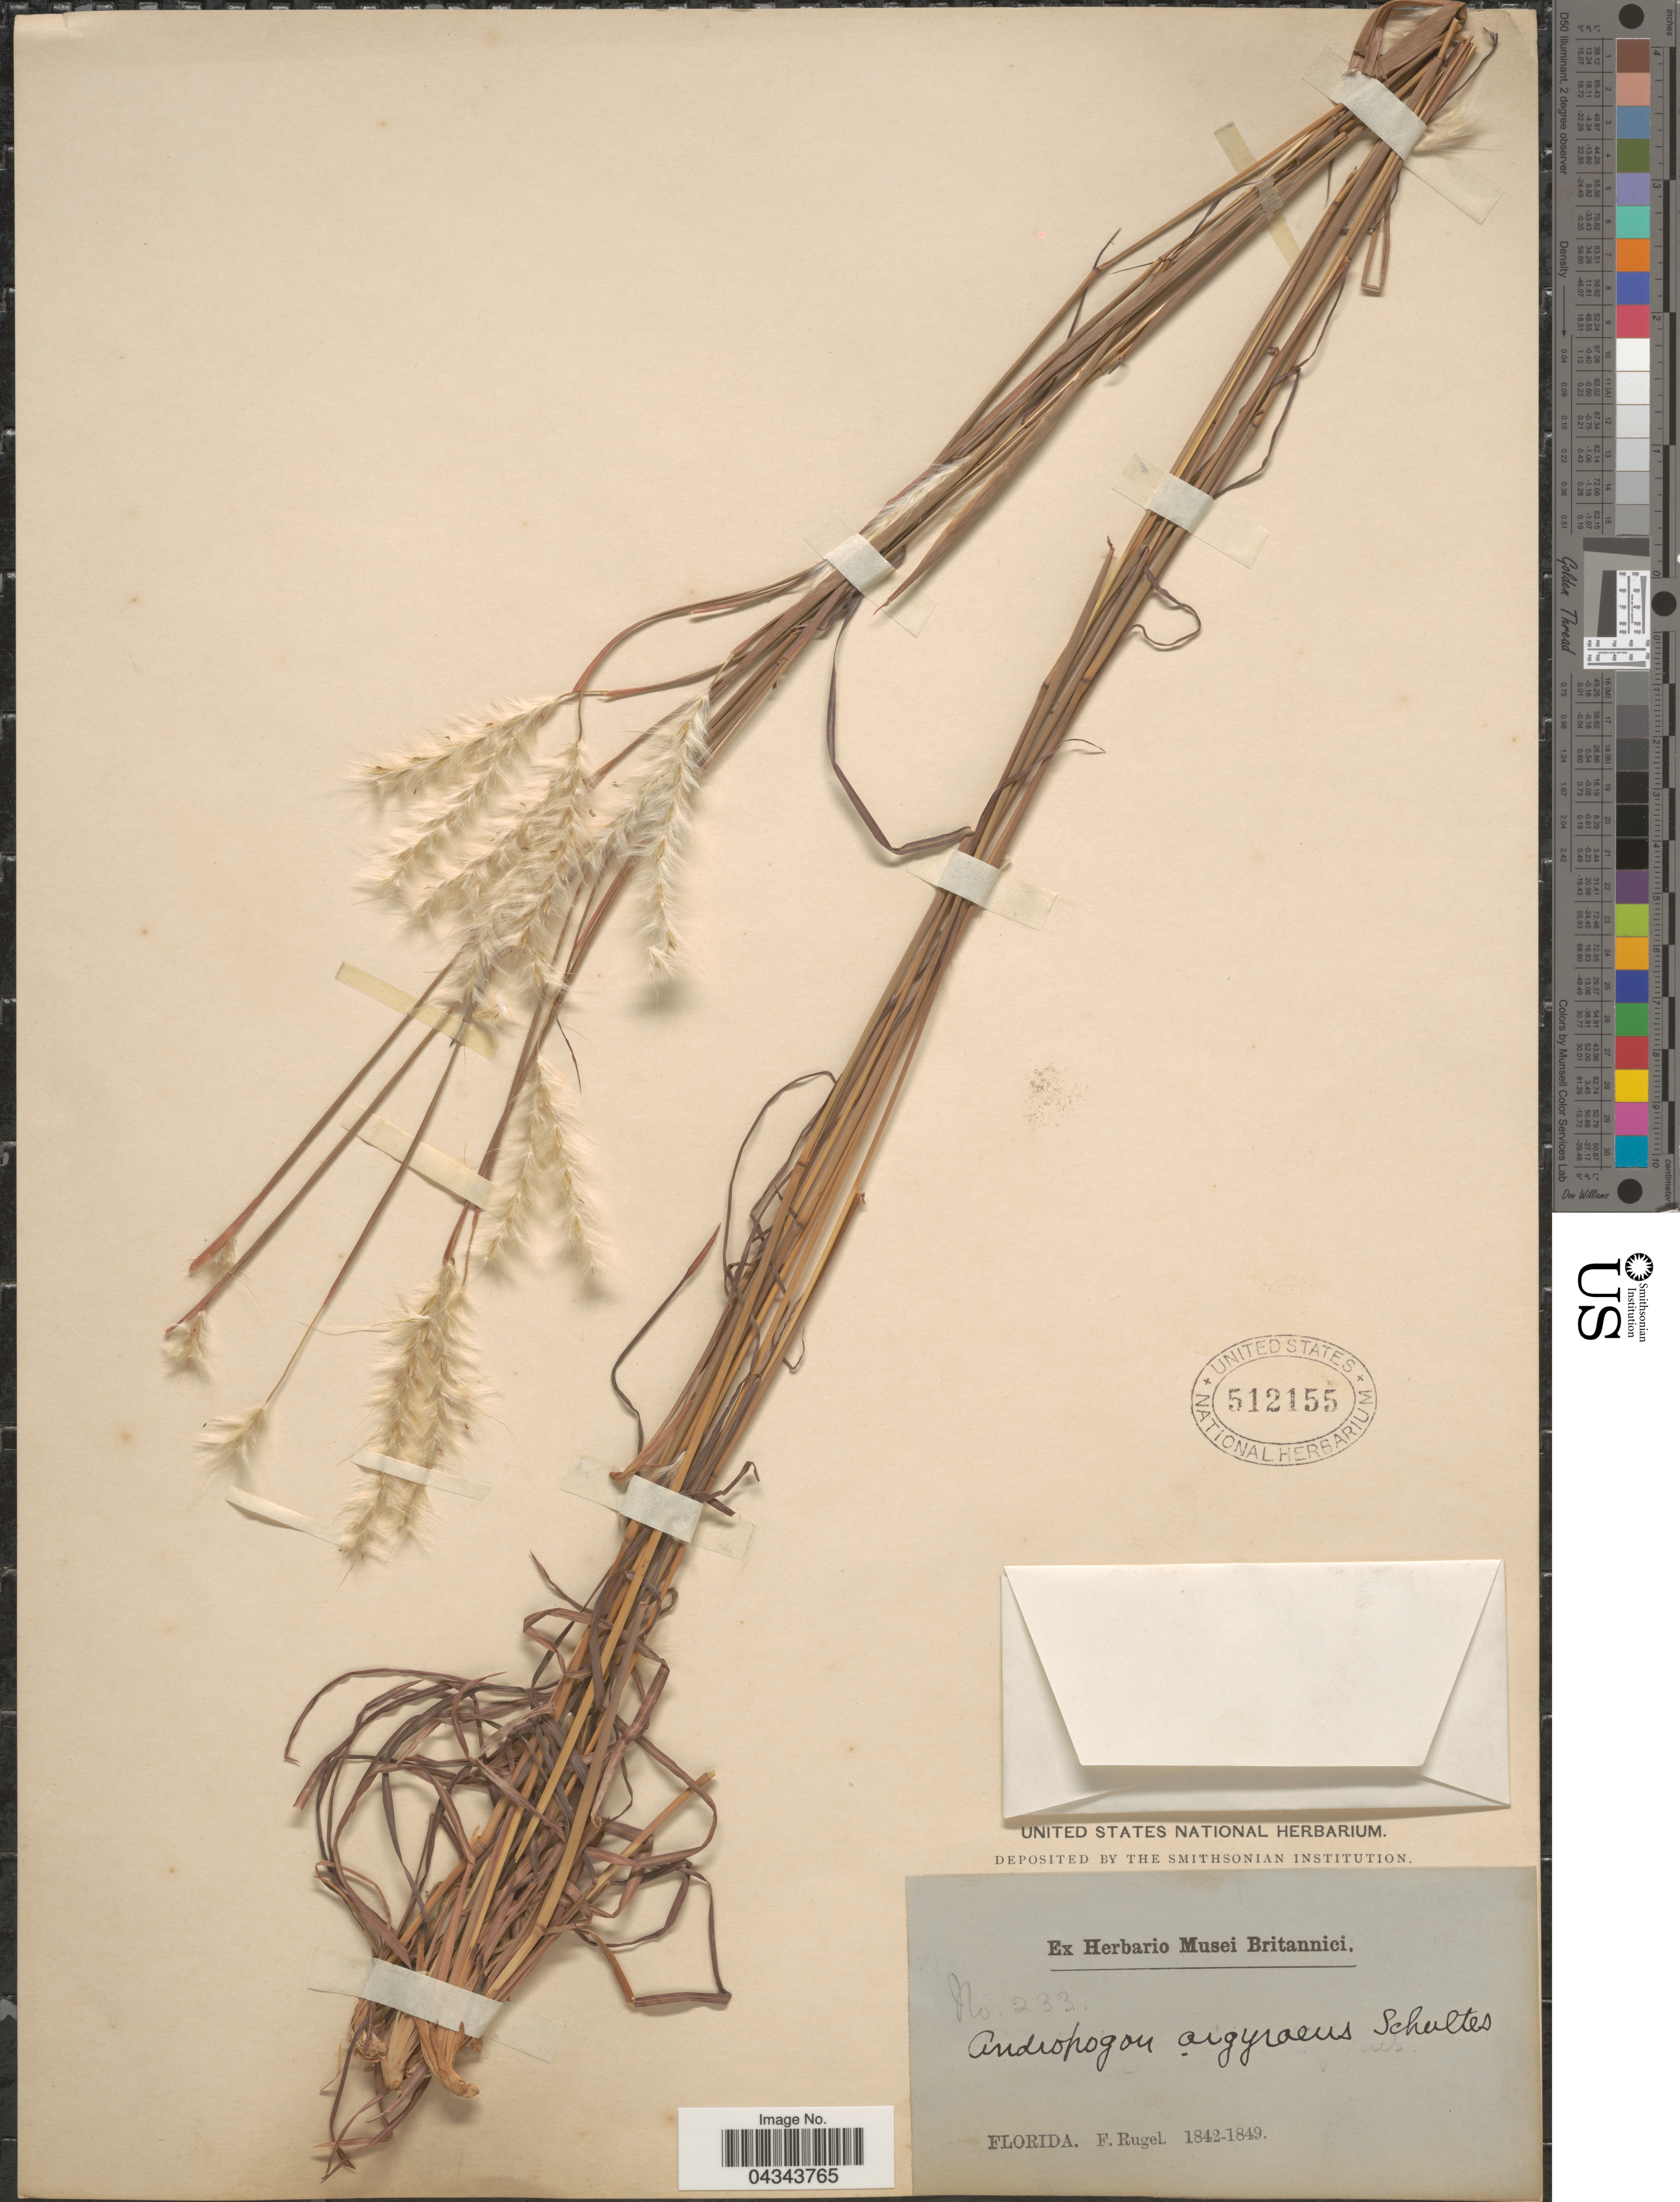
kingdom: Plantae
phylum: Tracheophyta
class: Liliopsida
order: Poales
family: Poaceae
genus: Andropogon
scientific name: Andropogon ternarius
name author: Michx.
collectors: F. Rugel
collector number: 233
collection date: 1842/1849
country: United States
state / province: Florida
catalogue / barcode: US 512155